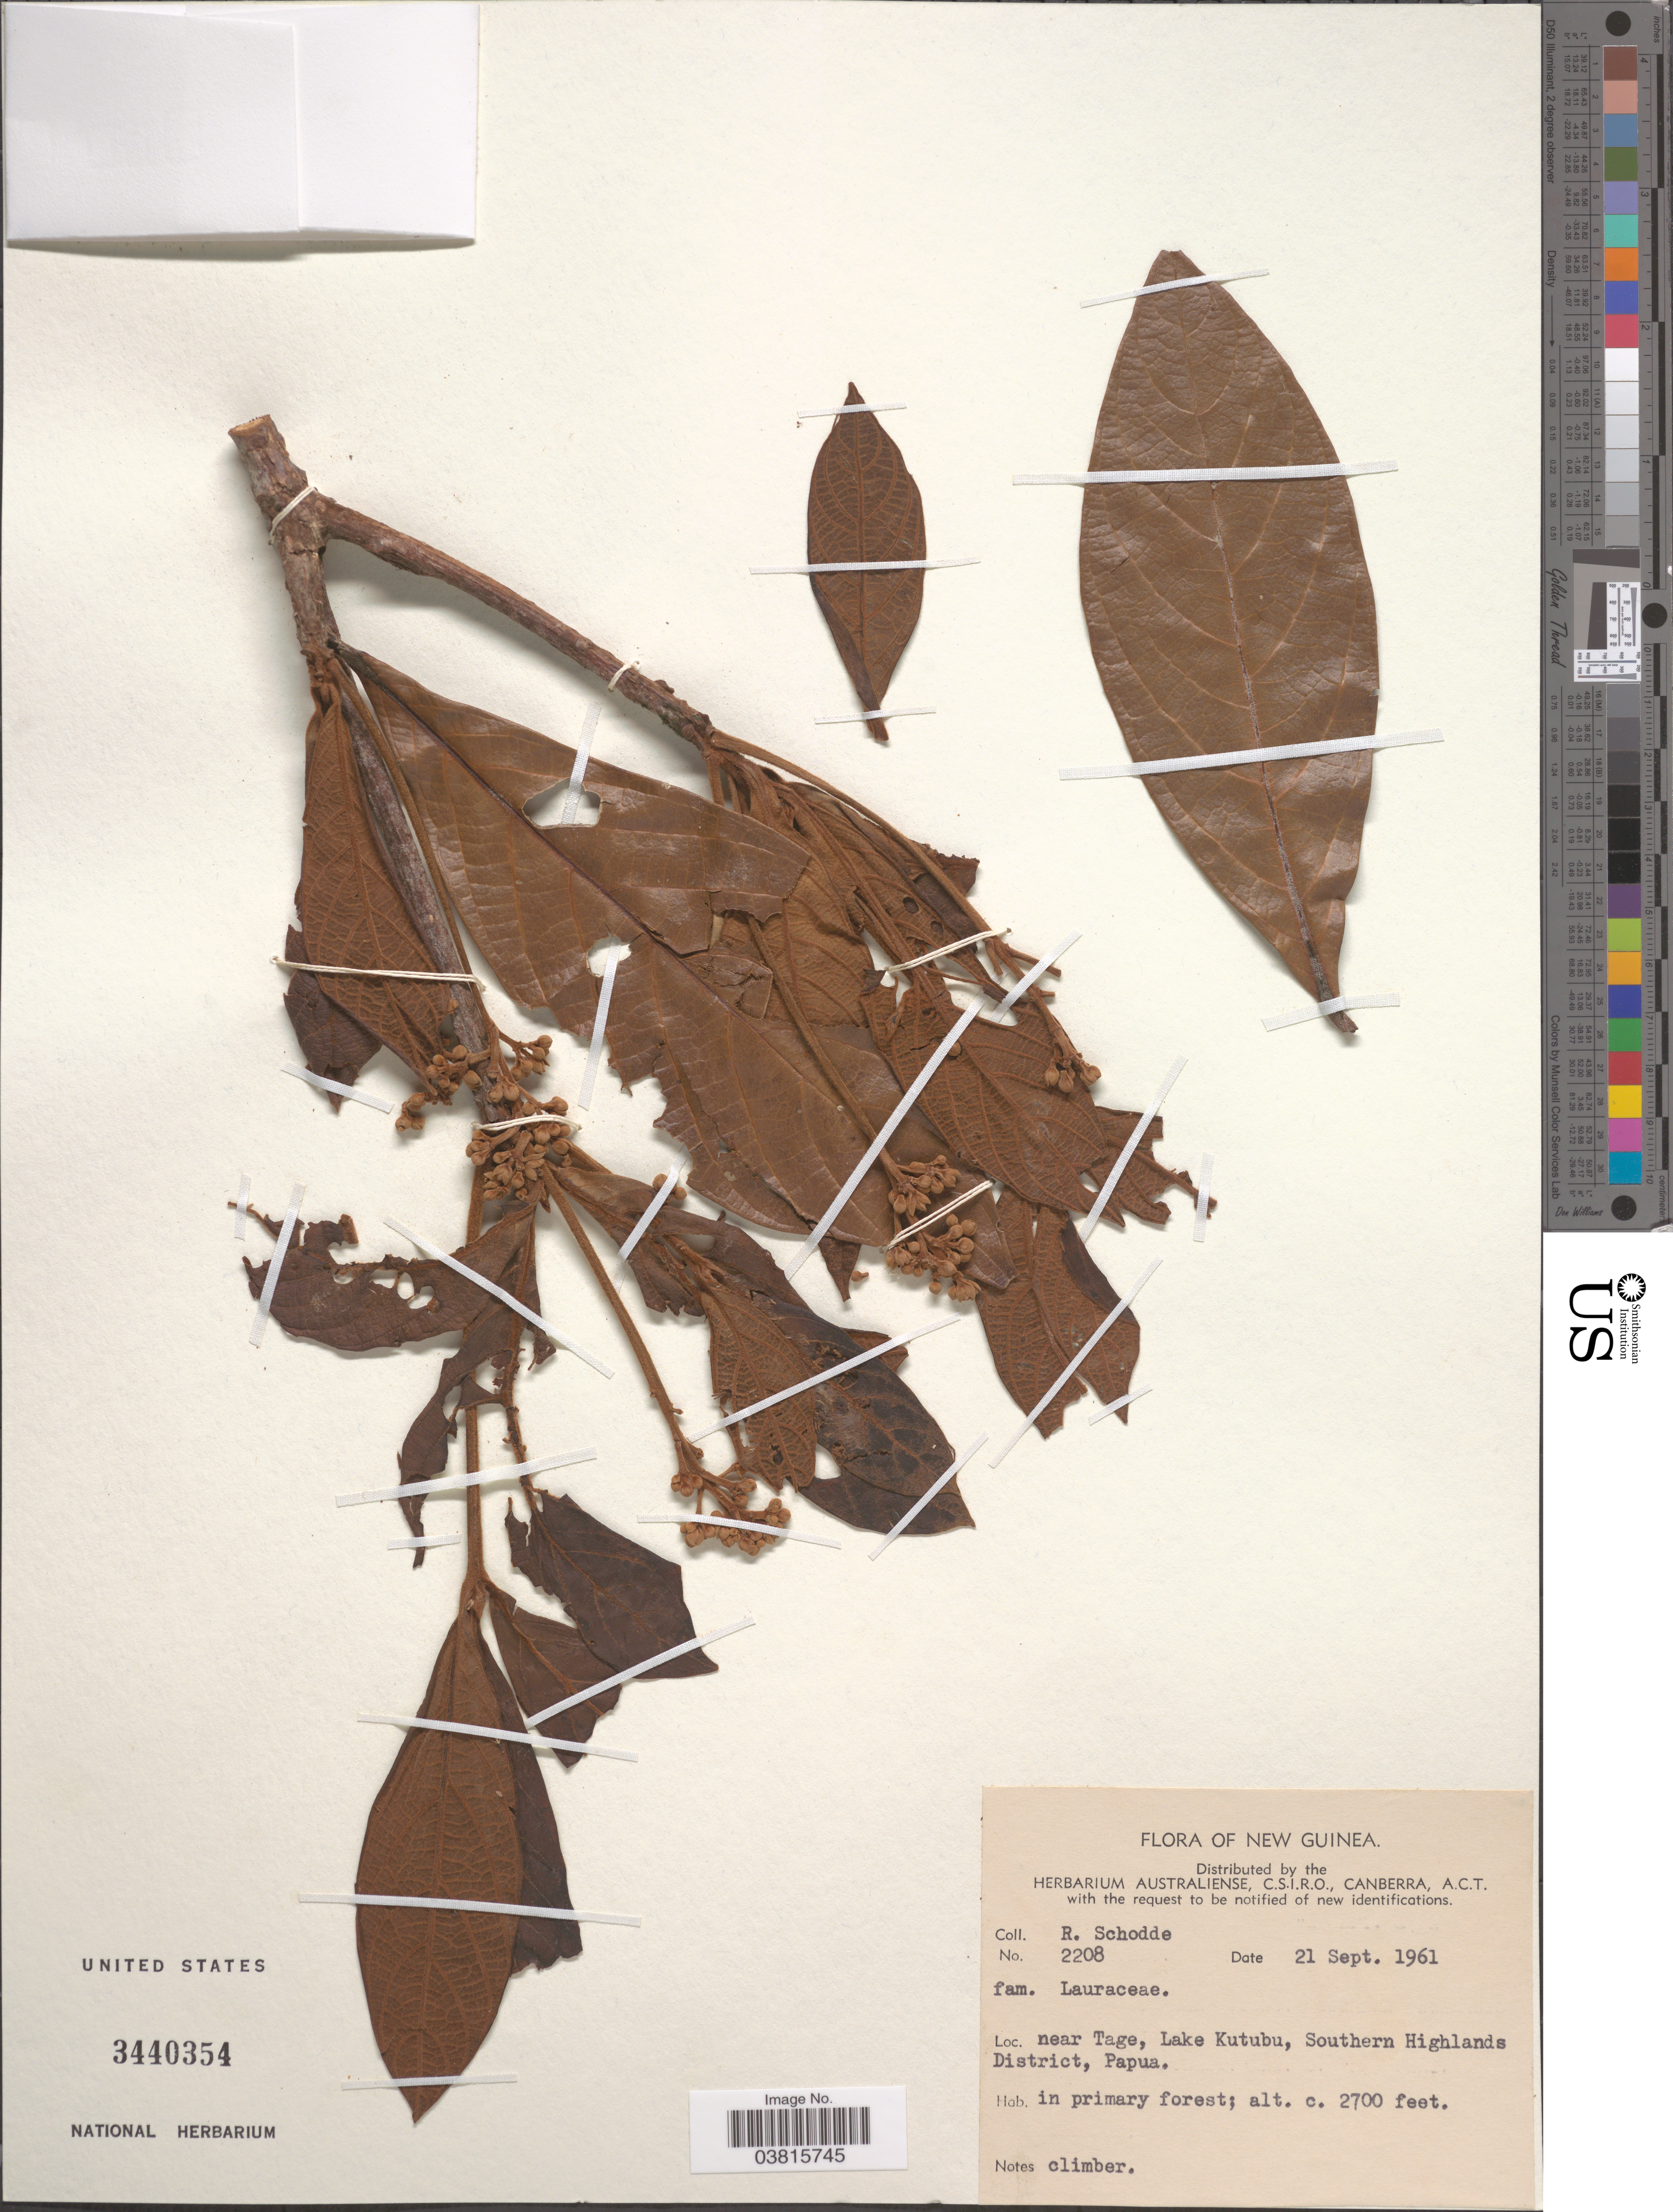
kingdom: Plantae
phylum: Tracheophyta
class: Magnoliopsida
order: Laurales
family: Lauraceae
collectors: R. Schodde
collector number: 2208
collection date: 1961-09-21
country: Papua New Guinea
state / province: Southern Highlands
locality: New Guinea. Near Tage, Lake Kutubu, Southern Highlands District, Papua. In primary forest.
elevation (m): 823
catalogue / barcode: US 3440354